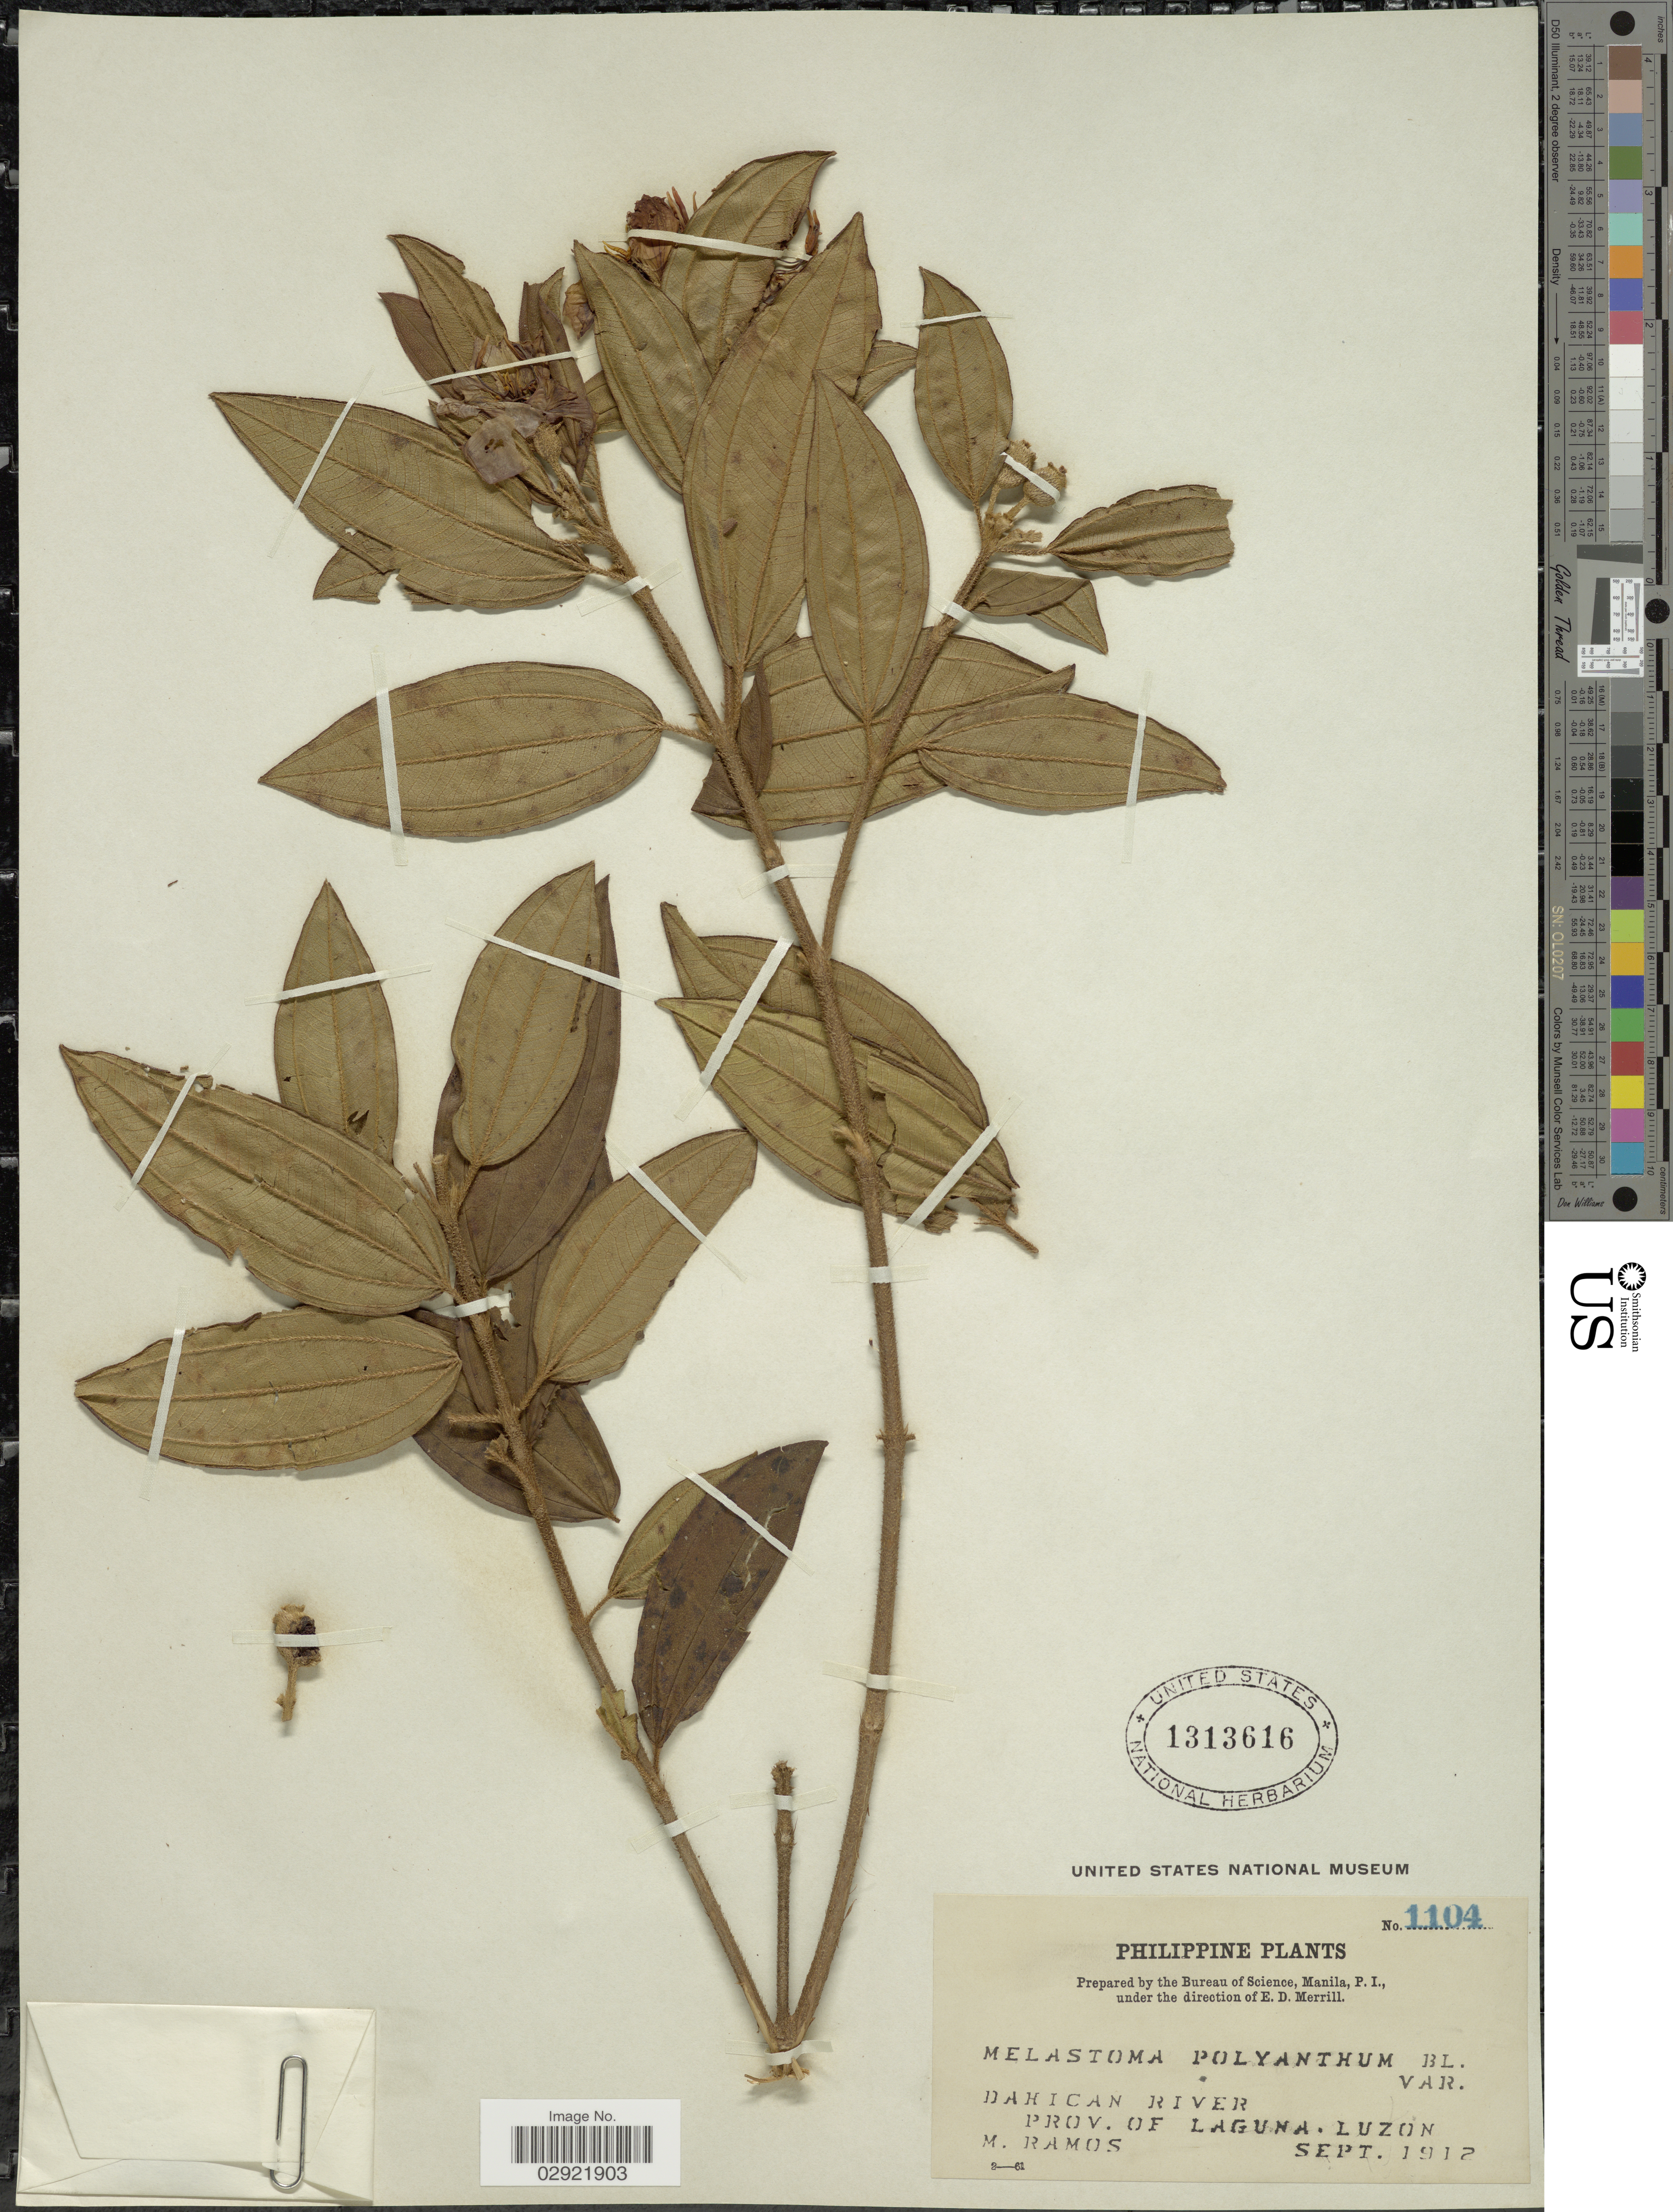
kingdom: Plantae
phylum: Tracheophyta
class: Magnoliopsida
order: Myrtales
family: Melastomataceae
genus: Melastoma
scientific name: Melastoma malabathricum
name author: L.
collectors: M. Ramos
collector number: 1104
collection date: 1912-09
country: Philippines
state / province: Calabarzon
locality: Dahican River. Prov. of Laguna, Luzon.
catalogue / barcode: US 1313616